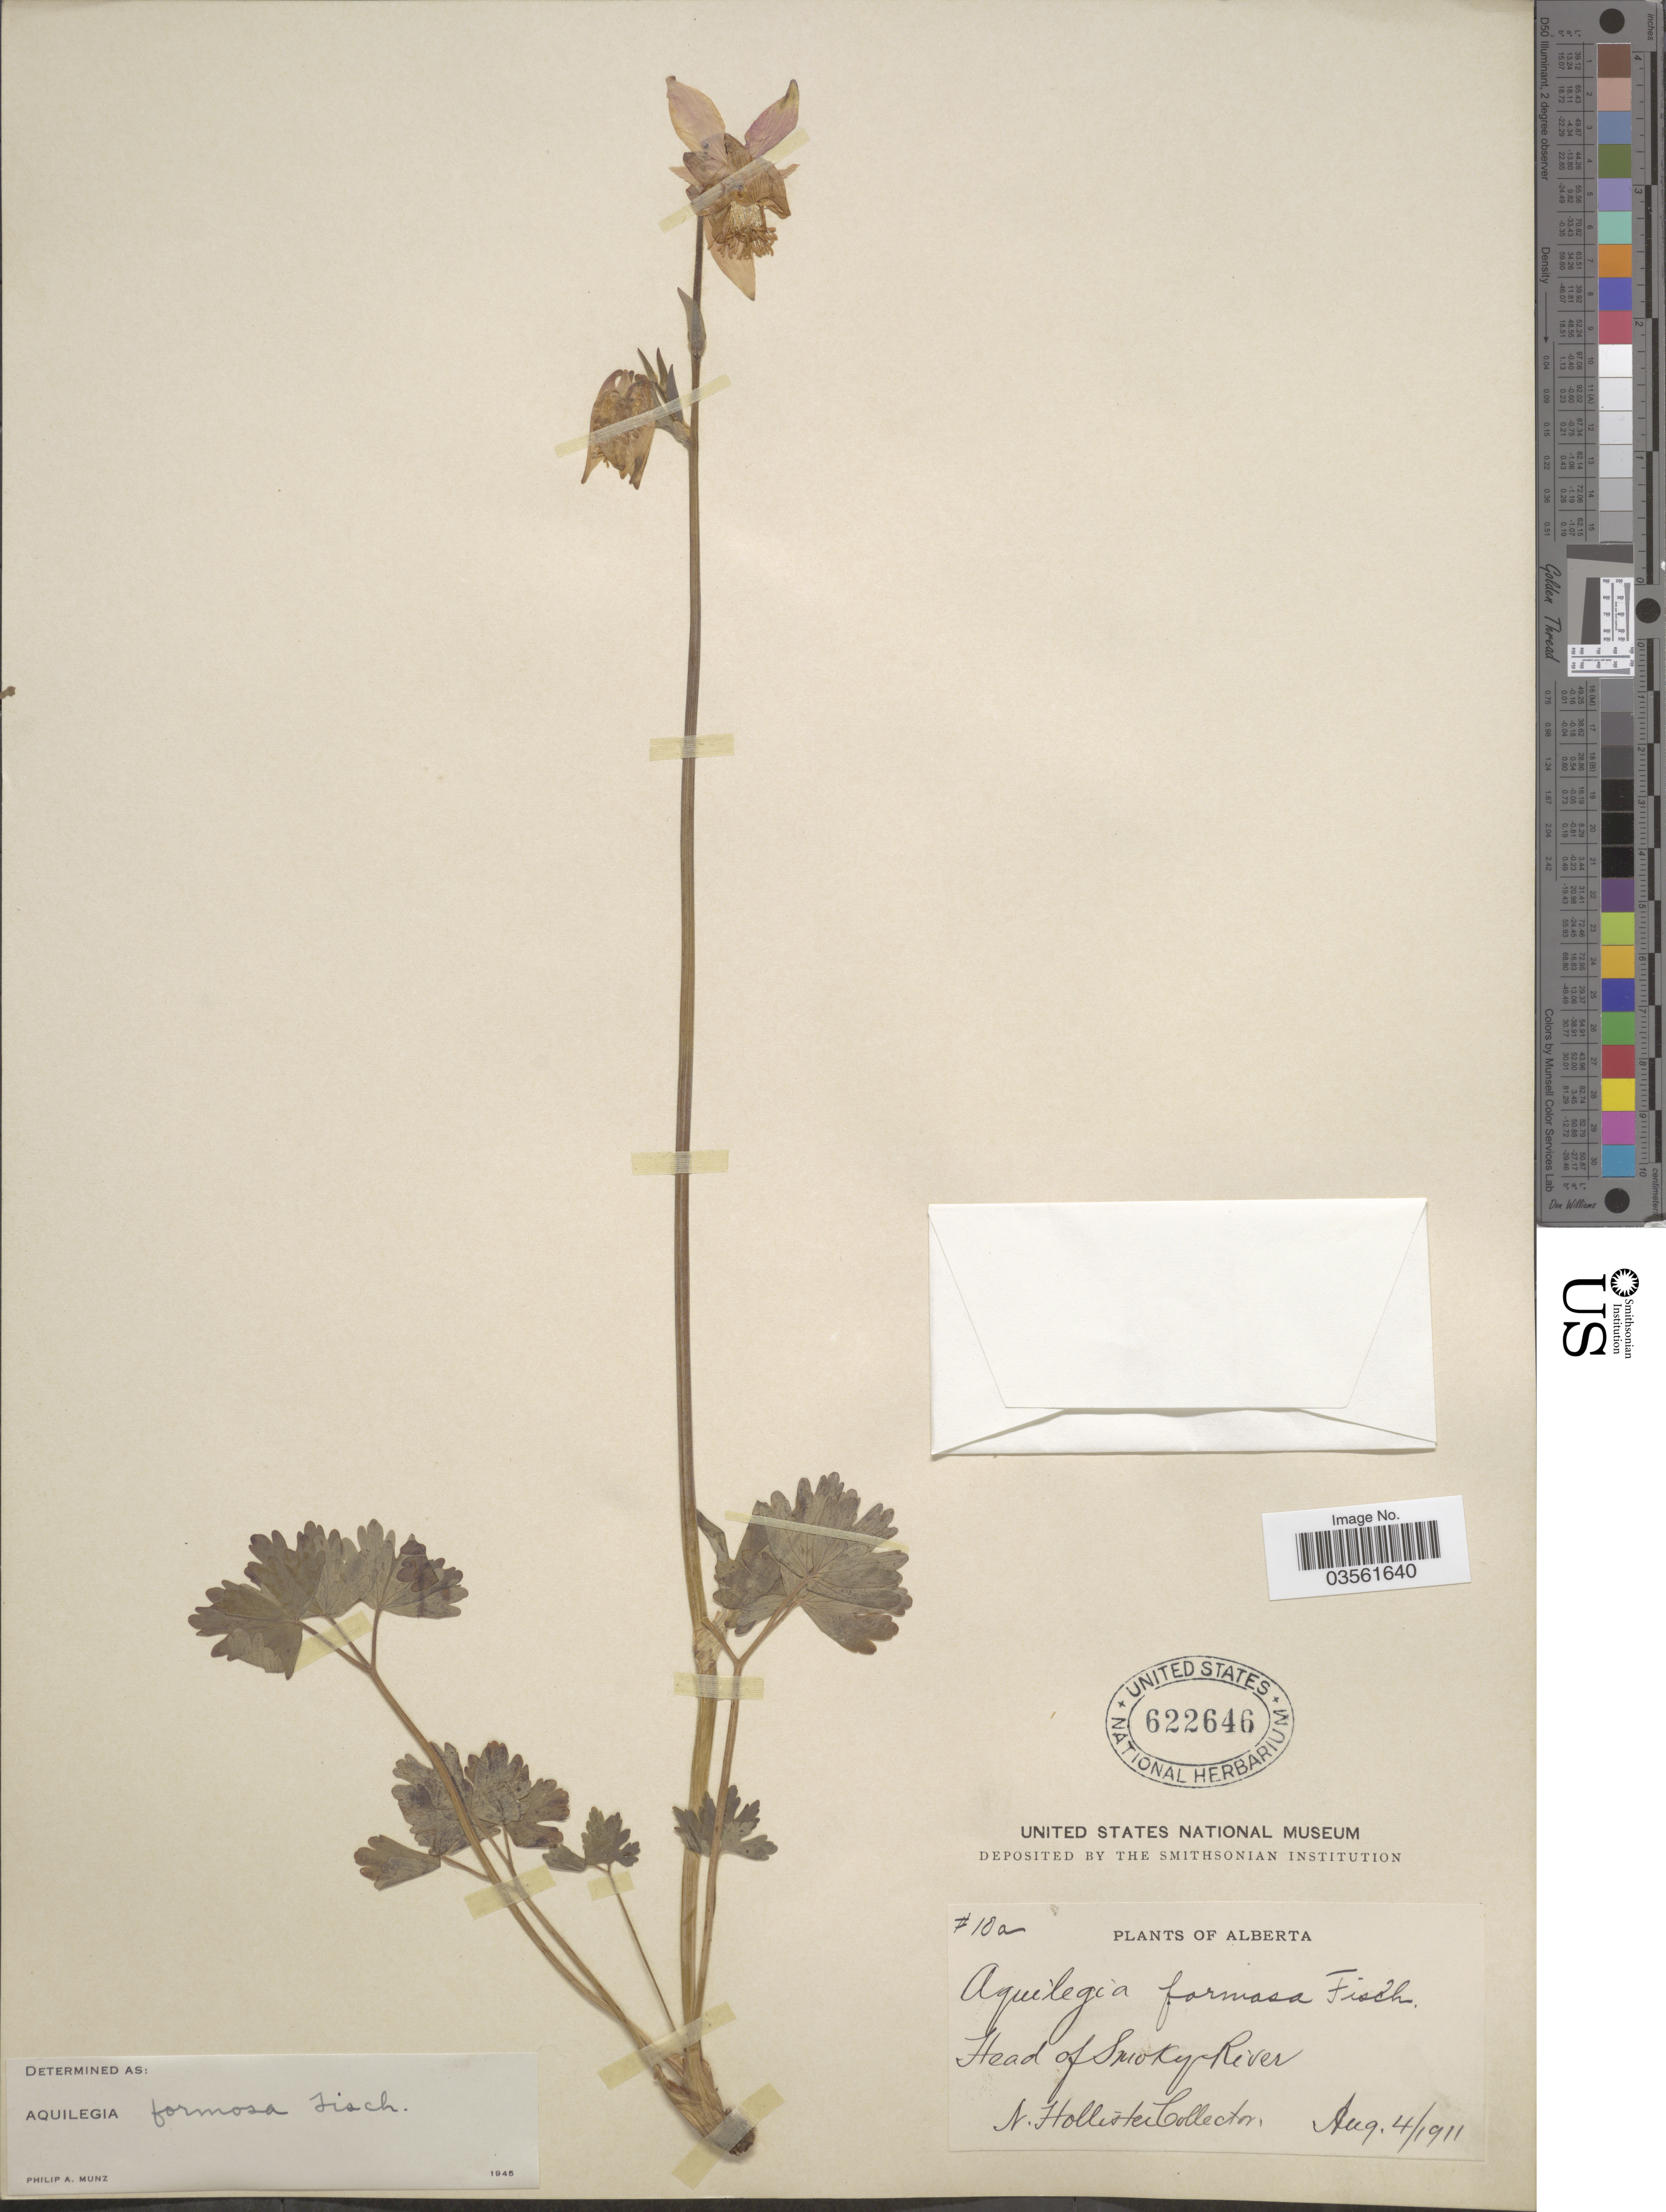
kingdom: Plantae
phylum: Tracheophyta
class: Magnoliopsida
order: Ranunculales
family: Ranunculaceae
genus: Aquilegia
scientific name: Aquilegia formosa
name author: Fisch. ex DC.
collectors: N. Hollister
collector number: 10a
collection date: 1911-08-04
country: Canada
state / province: Alberta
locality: Head of Smoky River.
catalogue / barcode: US 622646